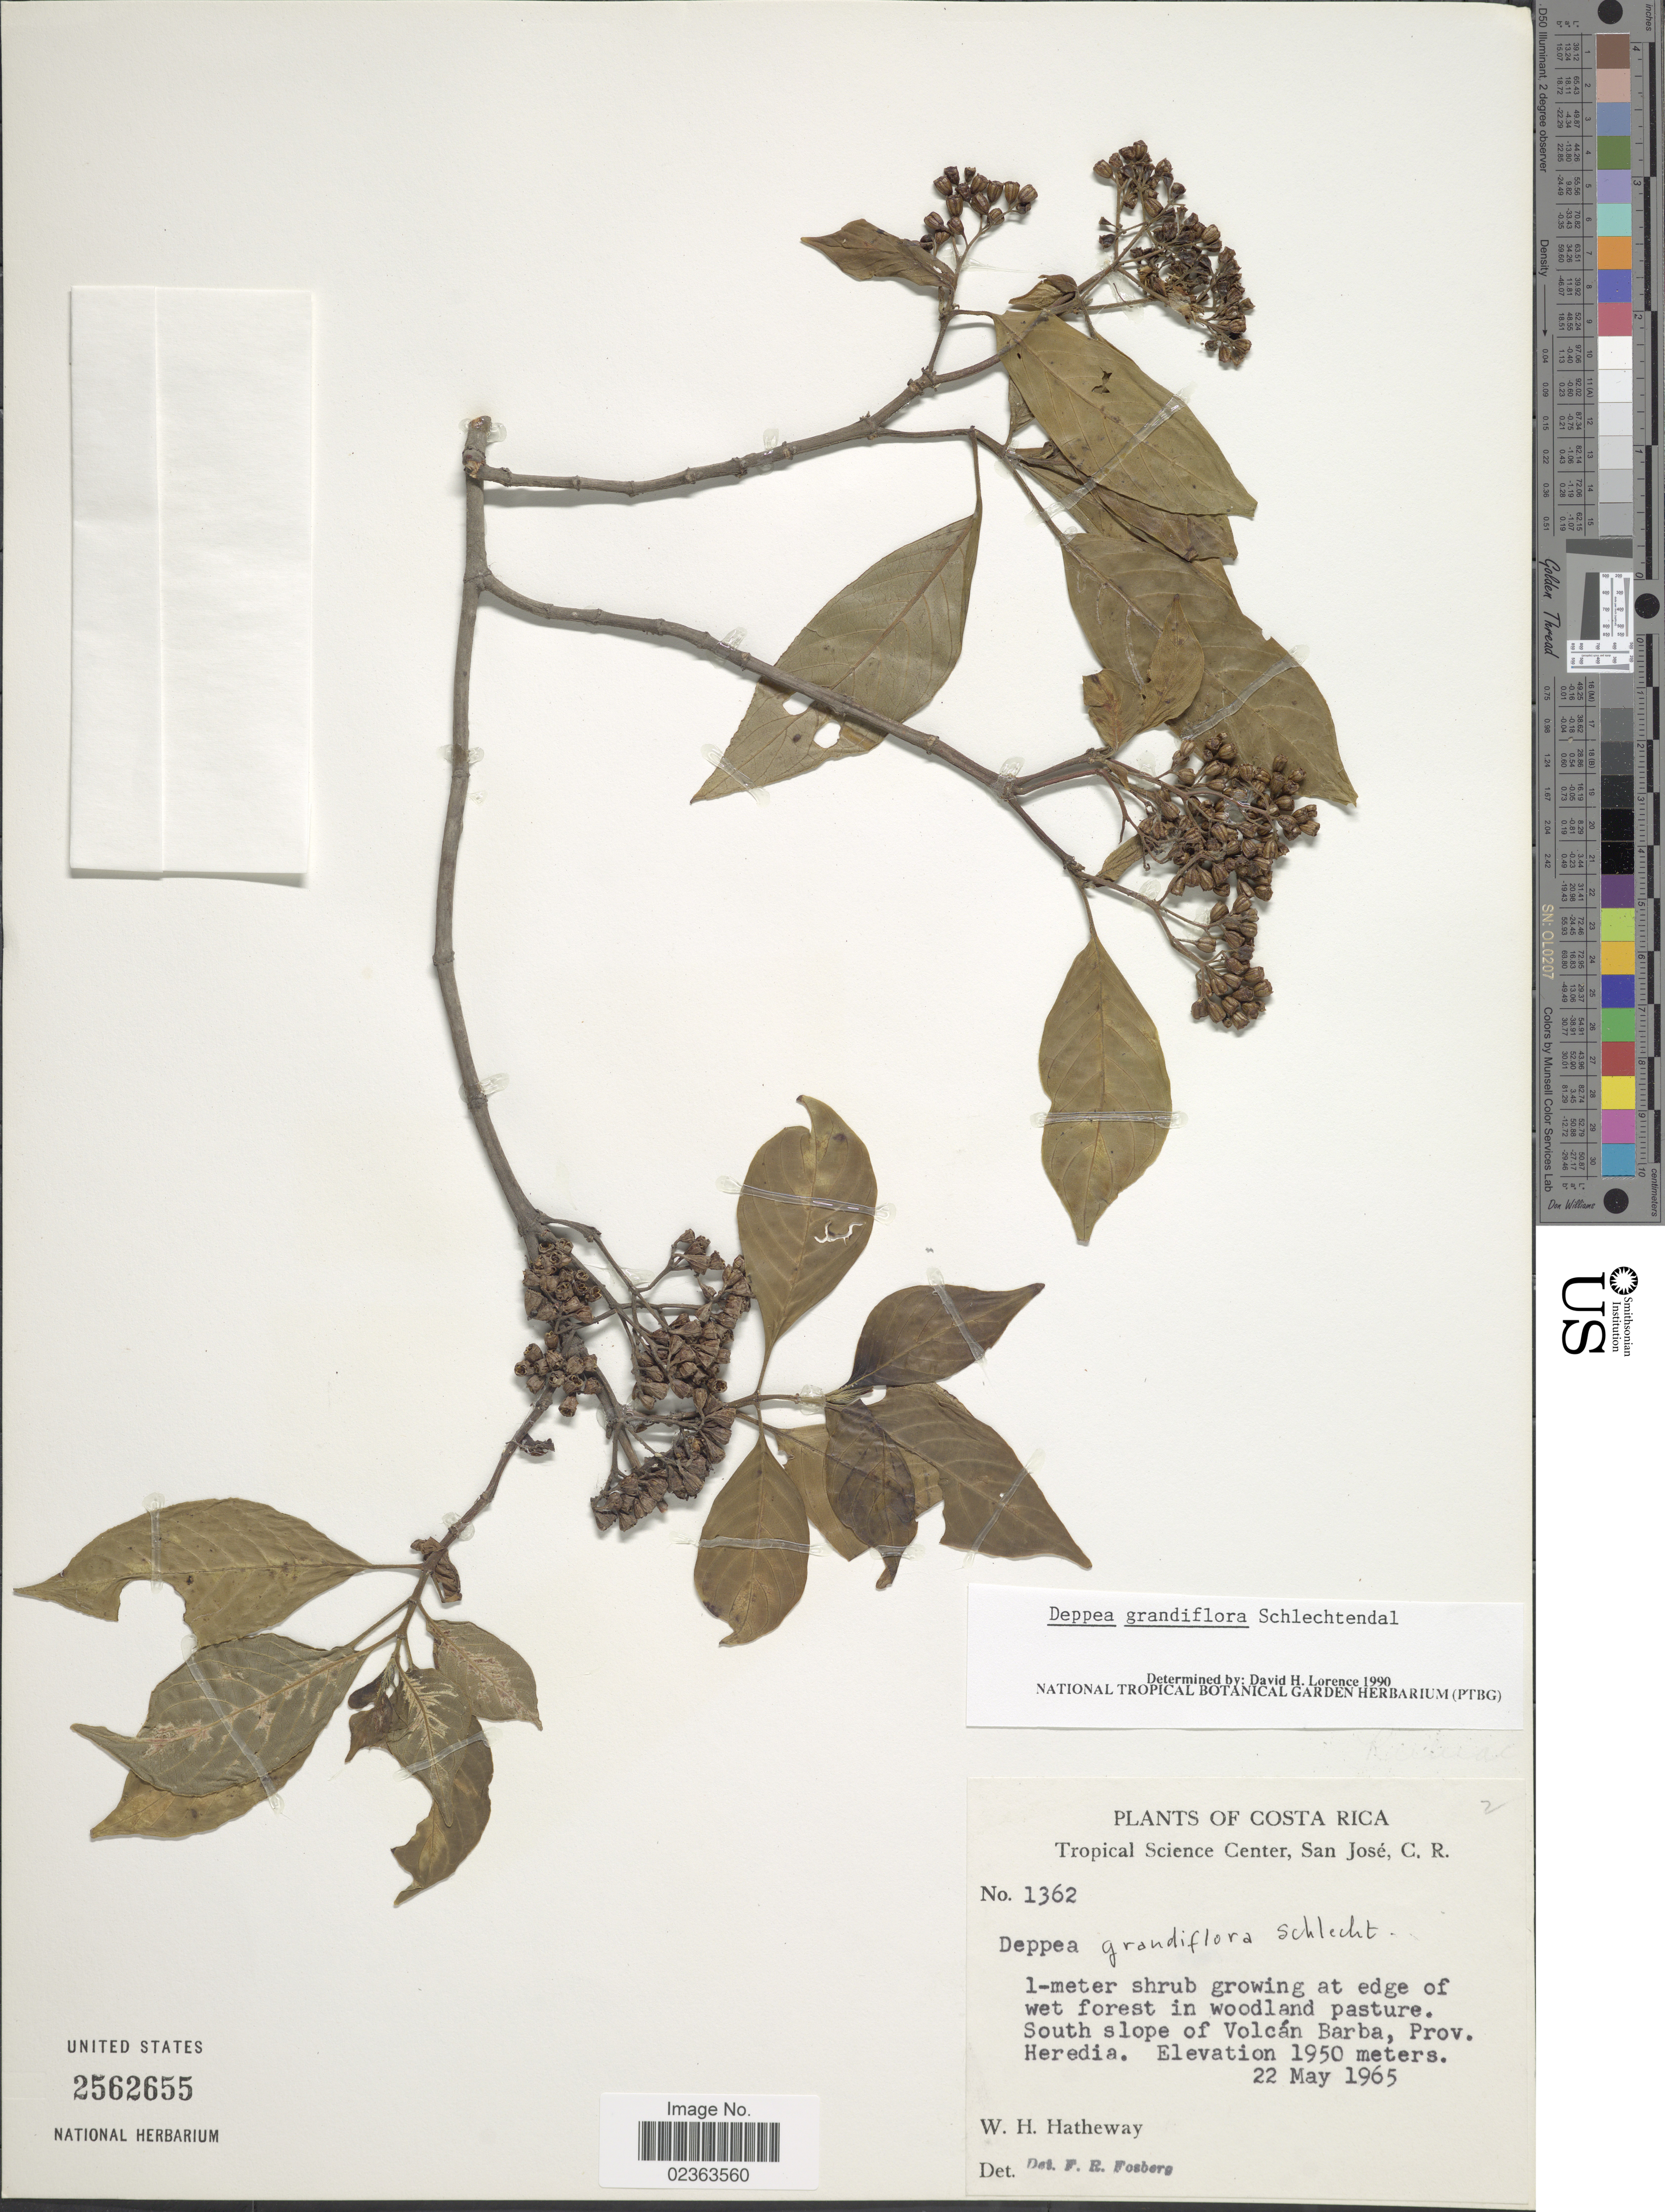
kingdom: Plantae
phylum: Tracheophyta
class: Magnoliopsida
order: Gentianales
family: Rubiaceae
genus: Deppea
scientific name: Deppea grandiflora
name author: Schltdl.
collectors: W. H. Hatheway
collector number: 1362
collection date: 1965-05-22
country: Costa Rica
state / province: Heredia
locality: Tropical Science Center, San José, C. R, At edge of wet forest in woodland pasture. South slope of Volcán Barba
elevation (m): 1950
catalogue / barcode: US 2562655